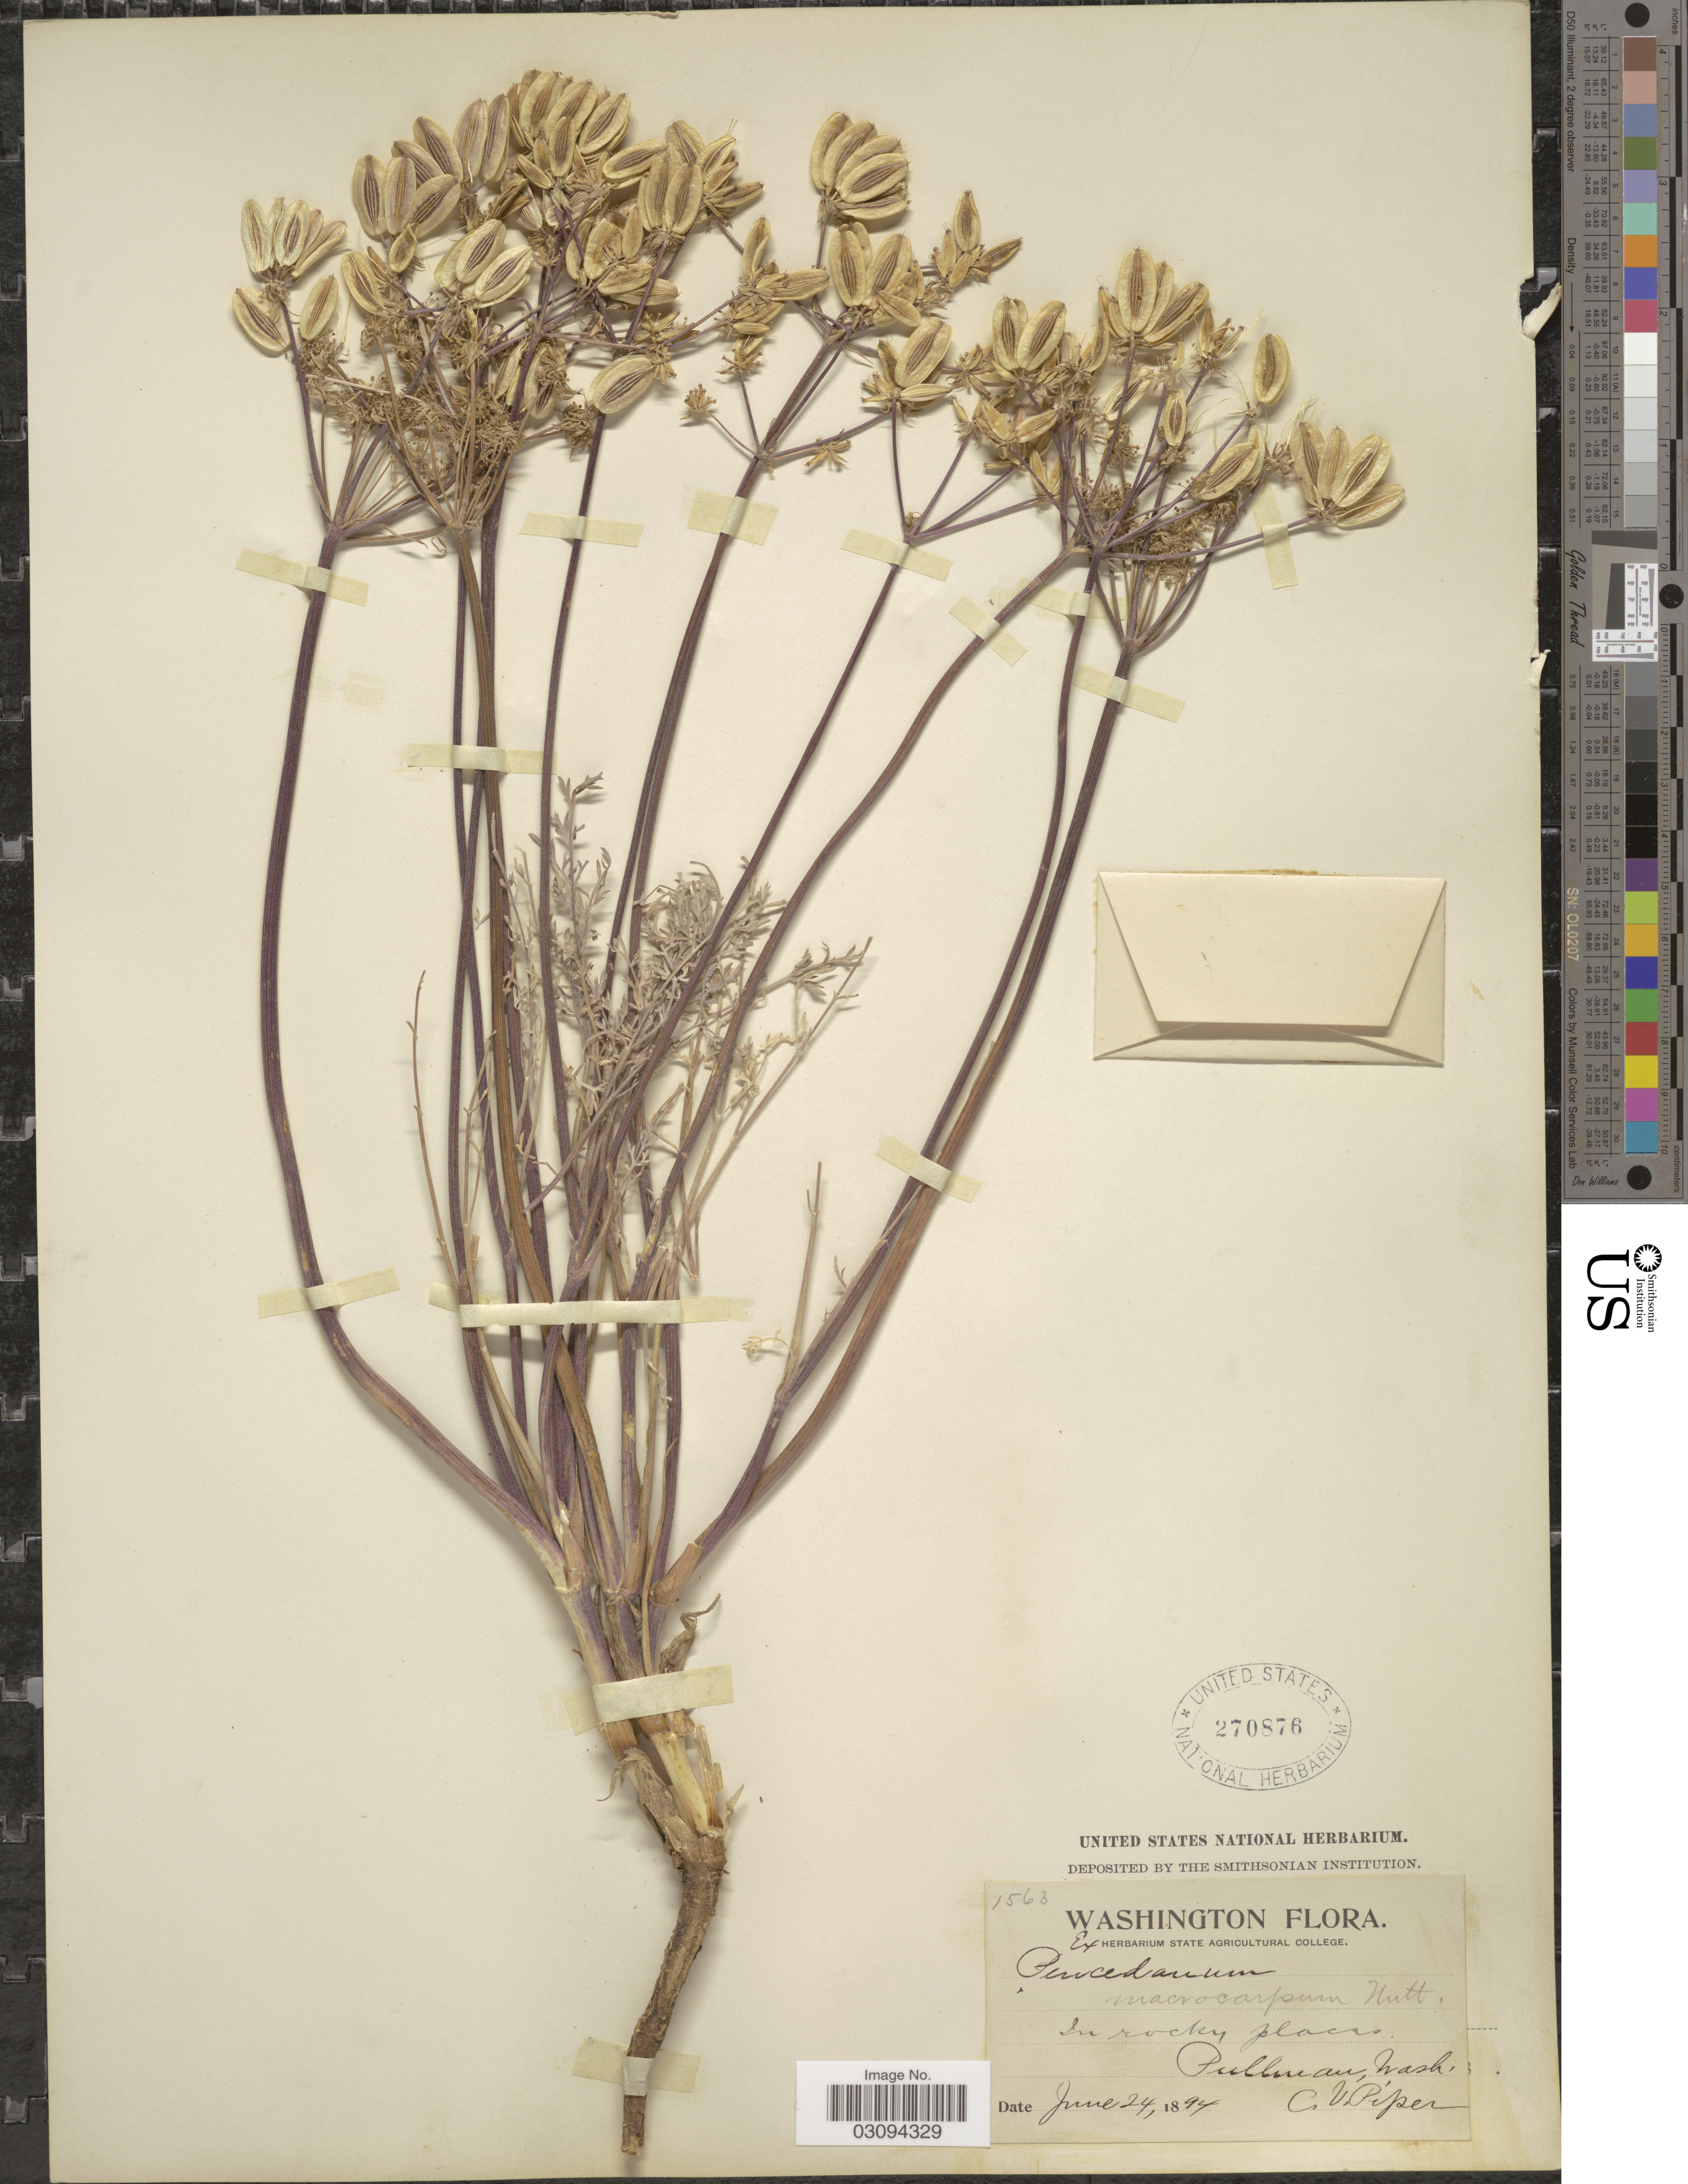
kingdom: Plantae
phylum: Tracheophyta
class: Magnoliopsida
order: Apiales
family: Apiaceae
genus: Lomatium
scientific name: Lomatium macrocarpum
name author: (Hook. et al.) J.M. Coult. & Rose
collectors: C. V. Piper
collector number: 1563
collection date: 1894-06-24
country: United States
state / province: Washington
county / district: Whitman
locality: Pullman, Wash.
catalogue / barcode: US 270876